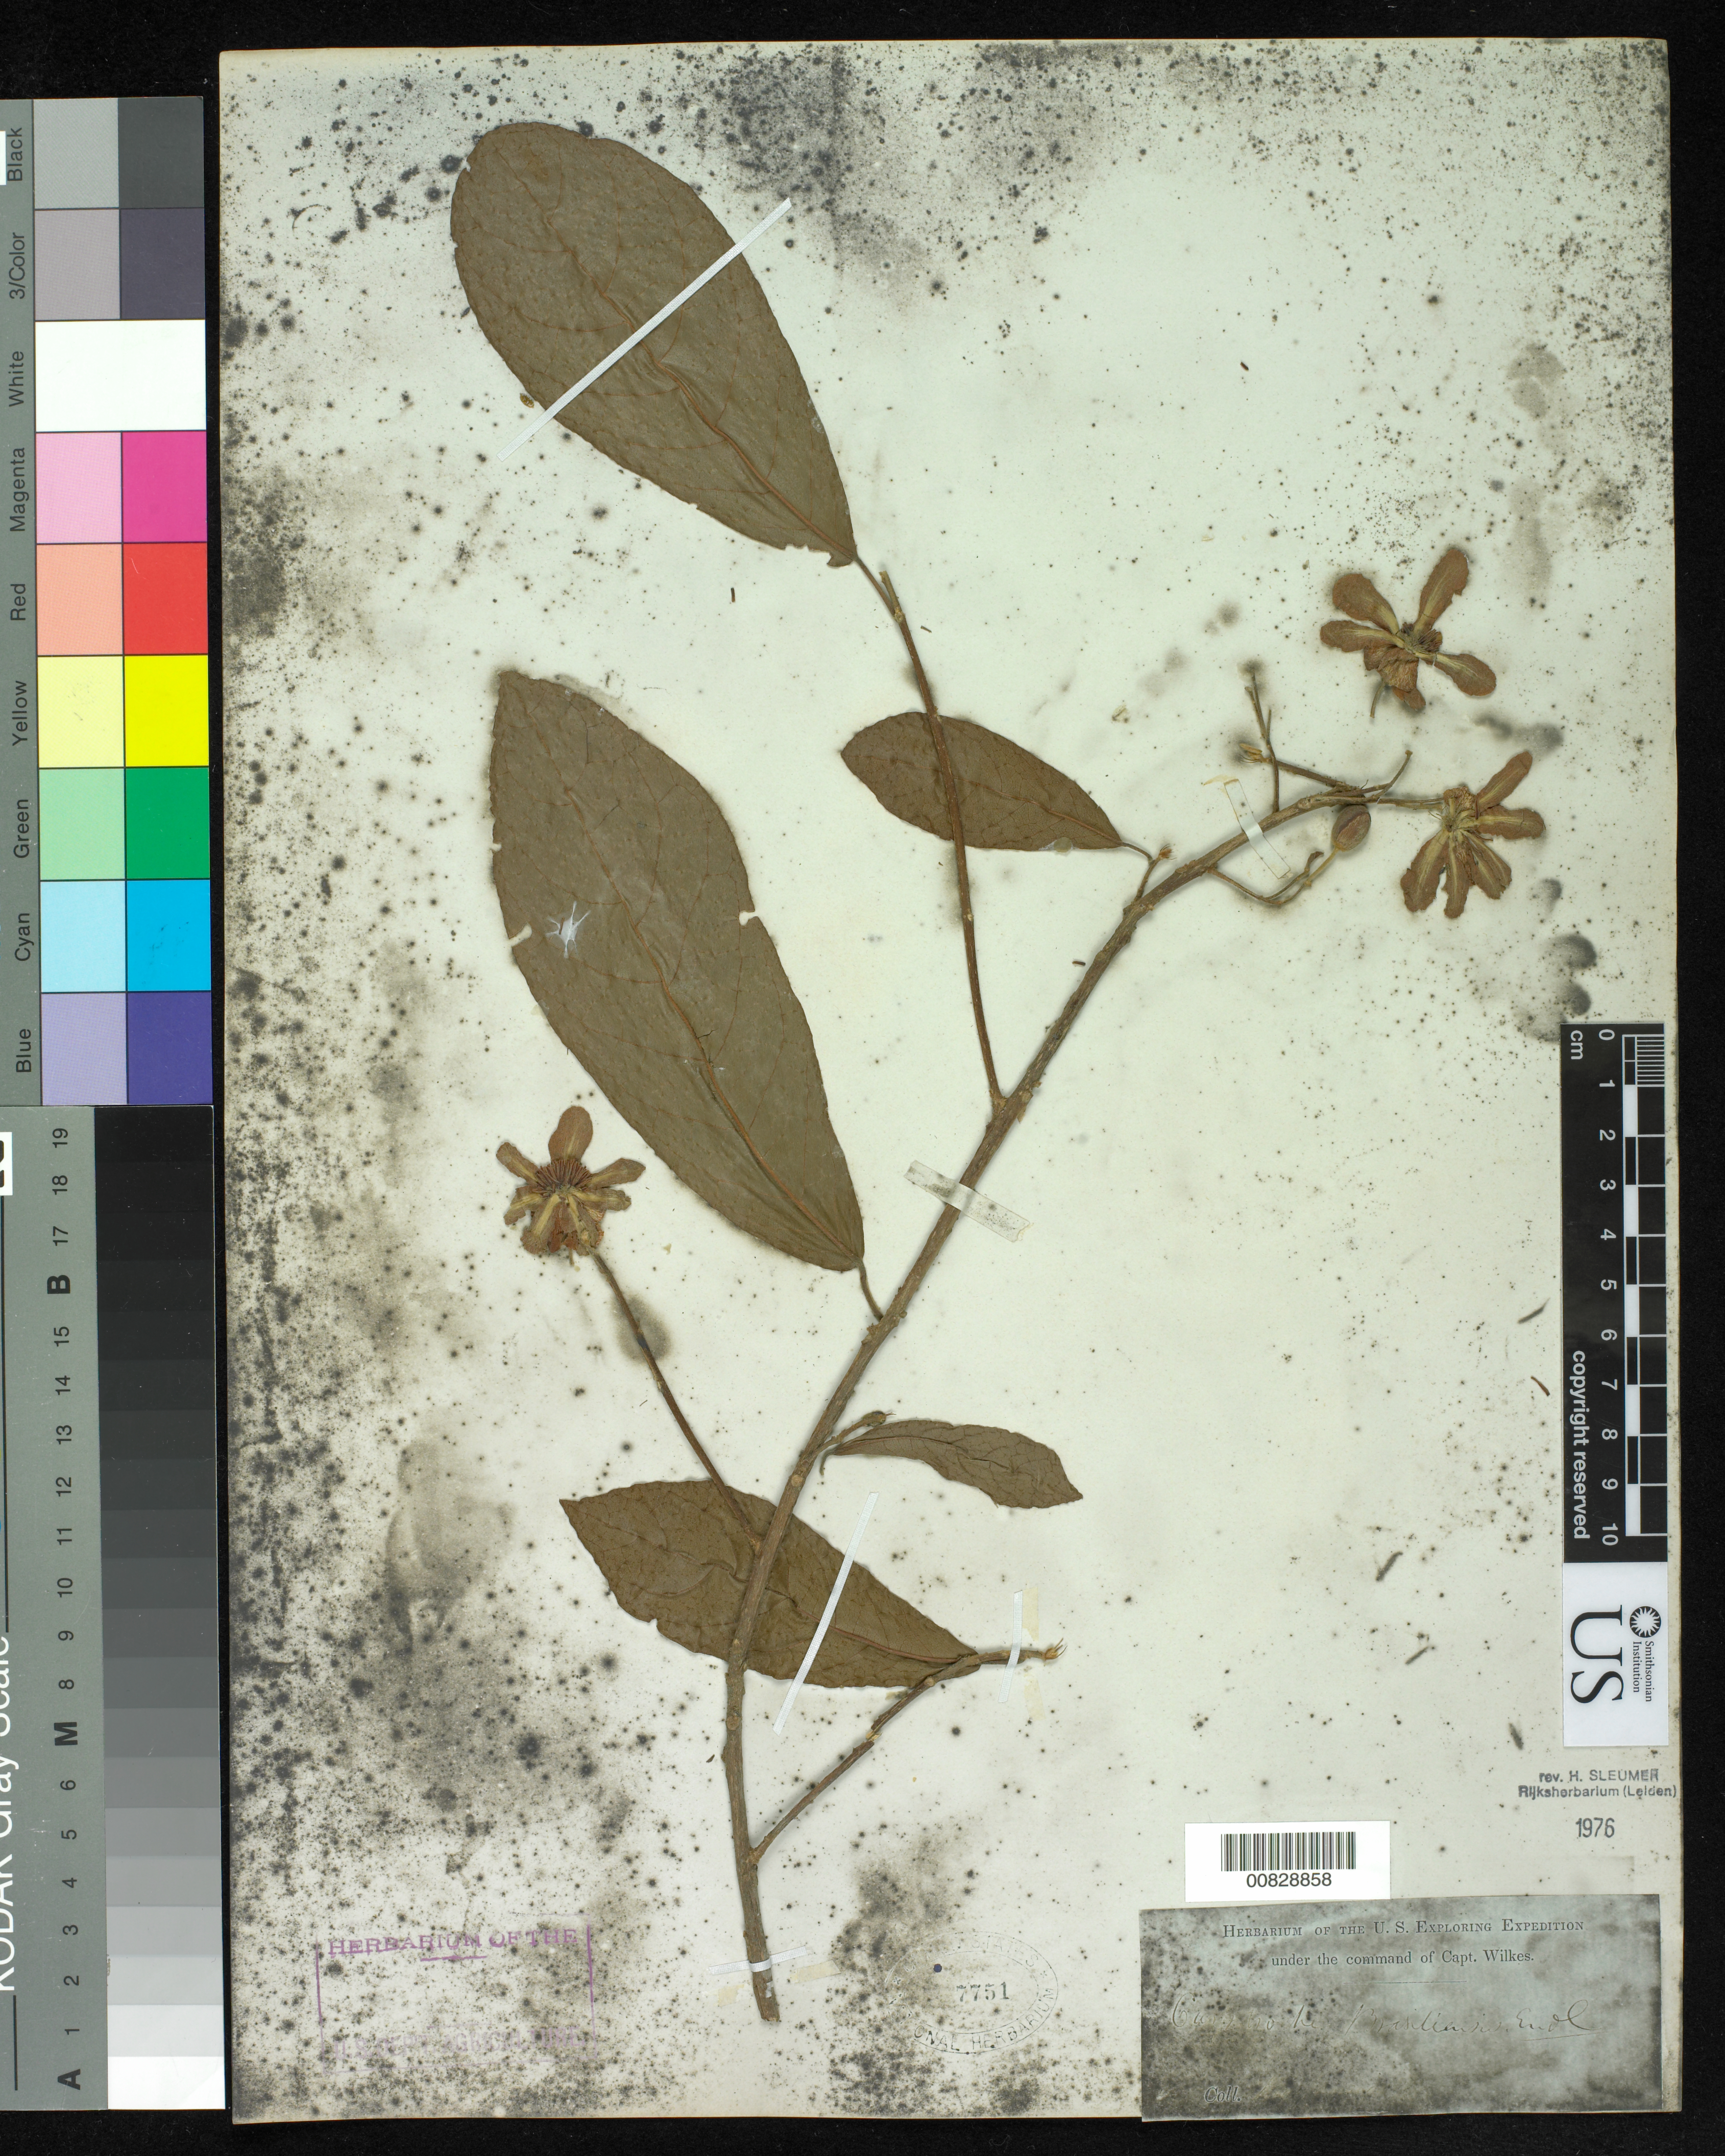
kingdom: Plantae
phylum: Tracheophyta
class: Magnoliopsida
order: Malpighiales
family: Achariaceae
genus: Carpotroche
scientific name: Carpotroche brasiliensis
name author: Endl.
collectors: Wilkes Explor. Exped.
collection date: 1838/1842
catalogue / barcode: US 7751